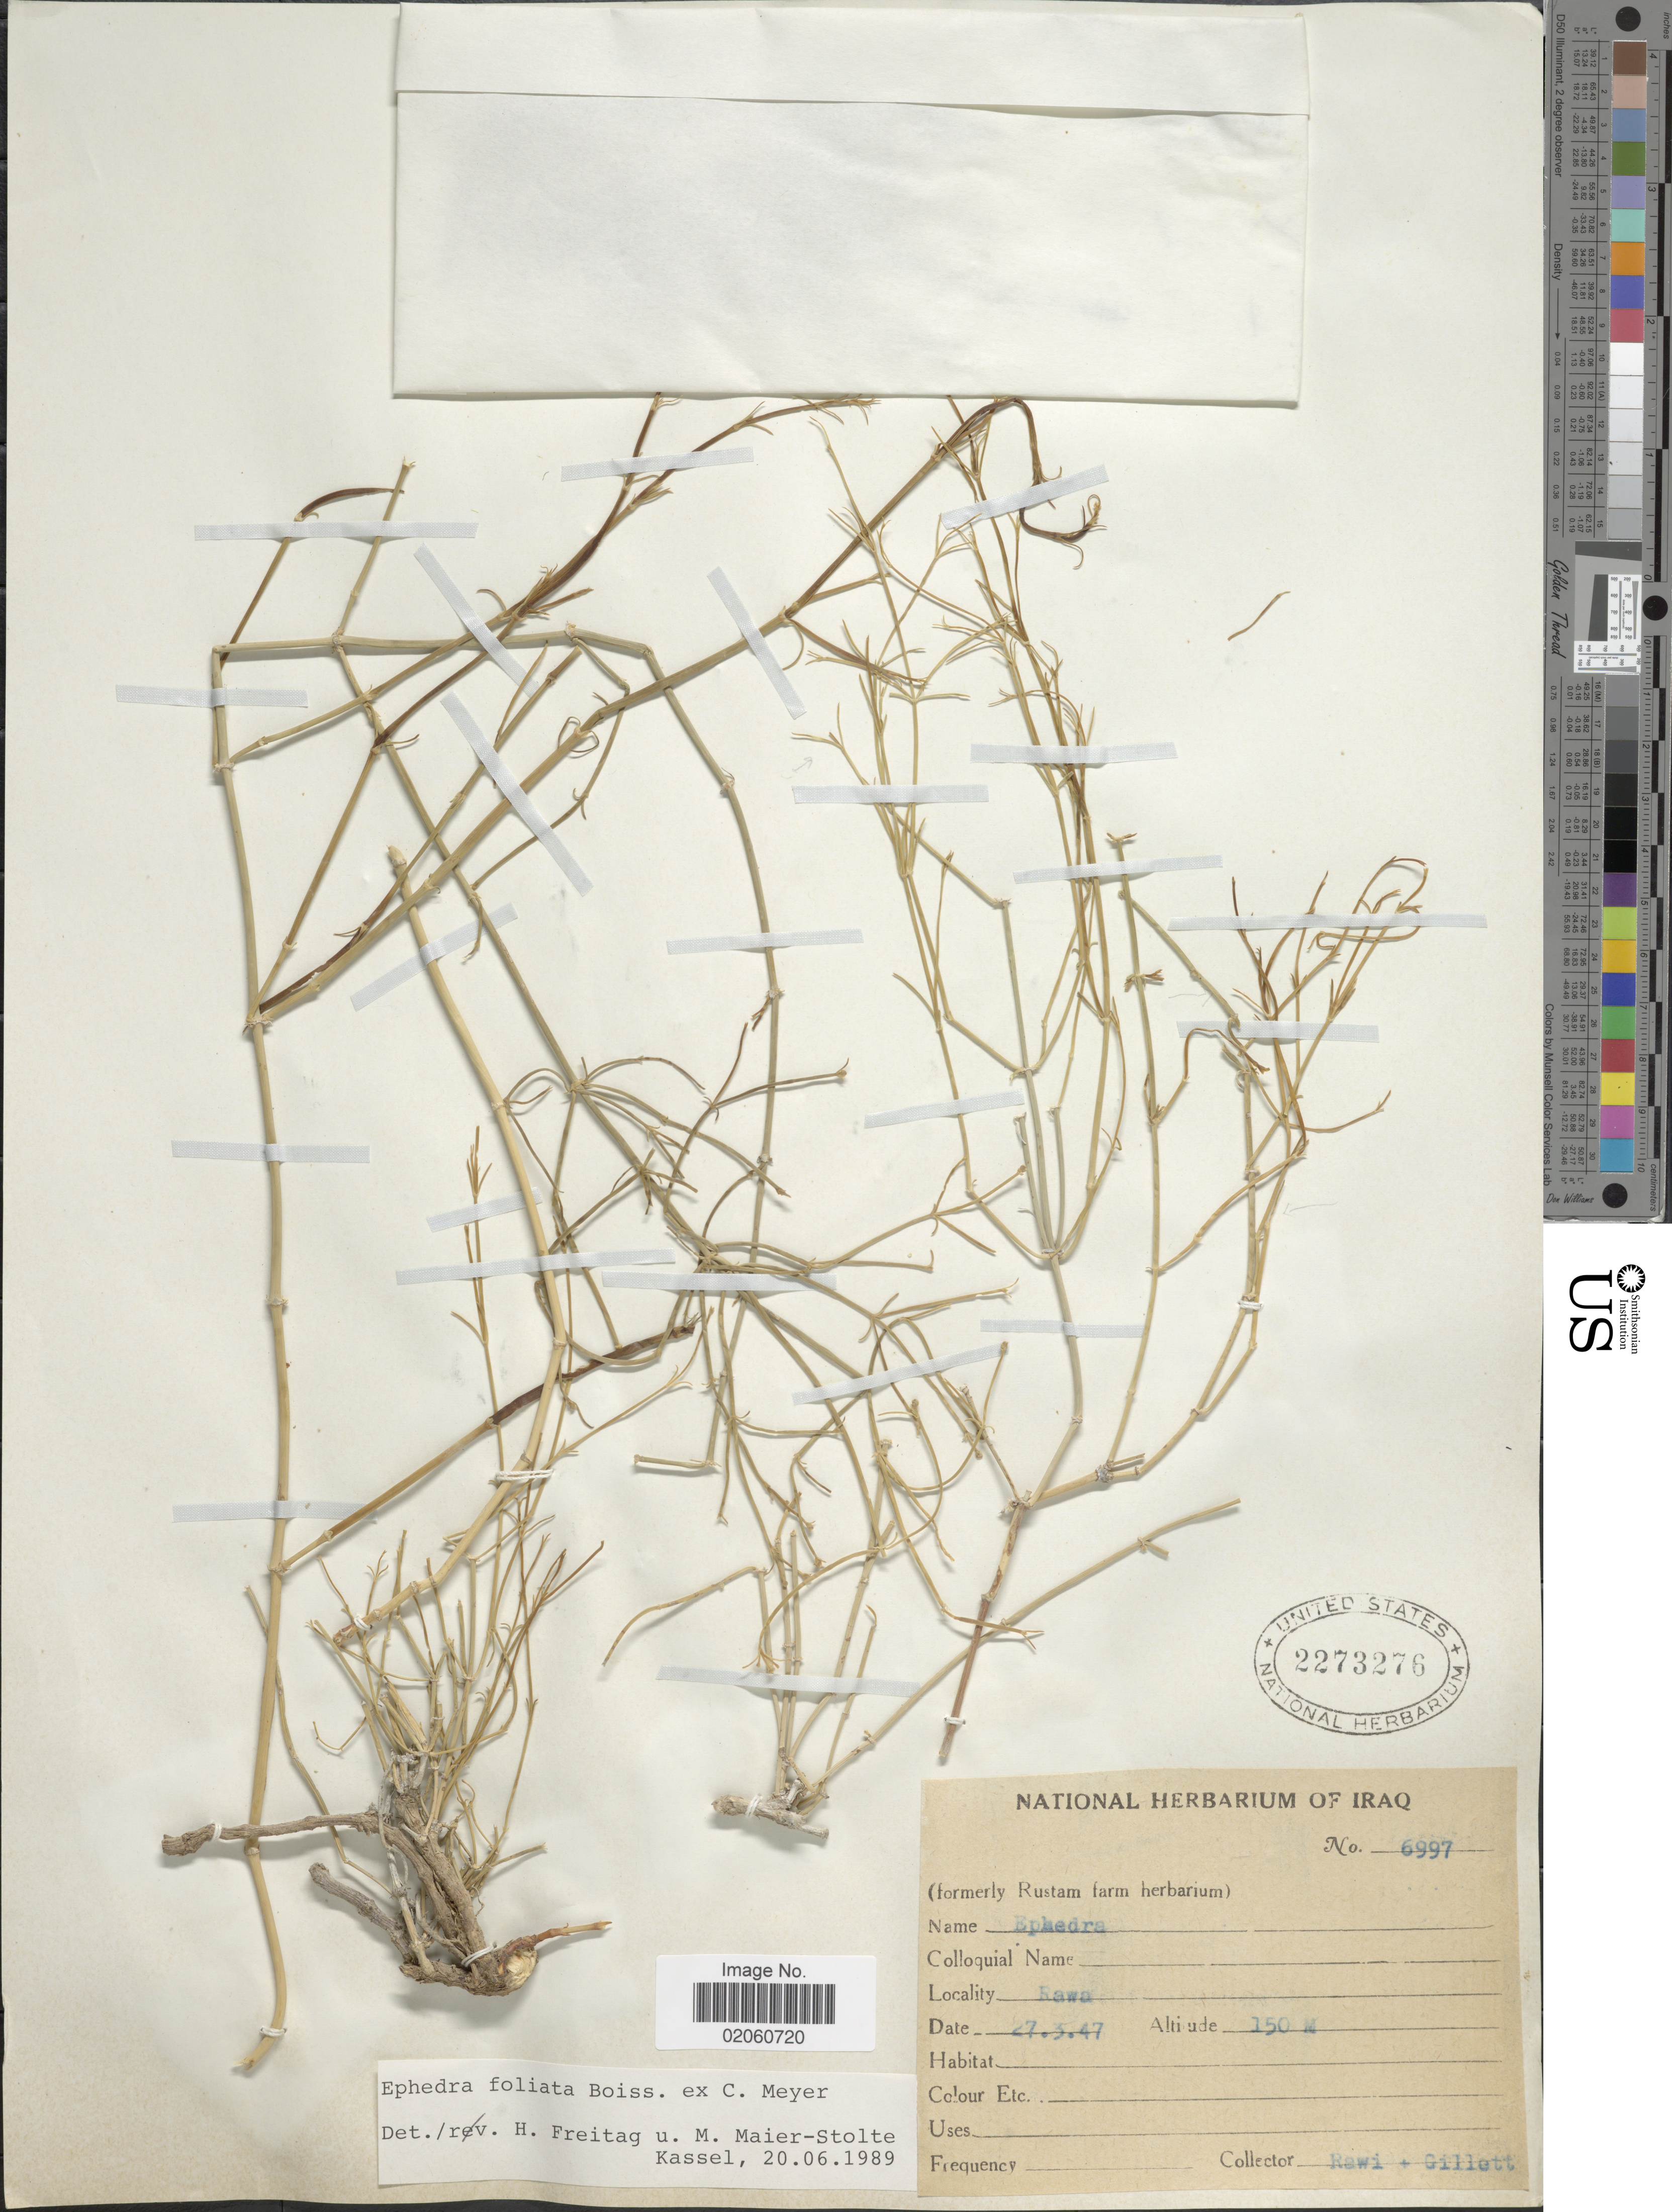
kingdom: Plantae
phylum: Tracheophyta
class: Gnetopsida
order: Ephedrales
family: Ephedraceae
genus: Ephedra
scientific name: Ephedra foliata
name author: Boiss. ex C.A. Mey.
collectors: -. Rawi & Gillett, --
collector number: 6997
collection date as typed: Transcribed d/m/y: 27/3/47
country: Iraq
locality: Rawa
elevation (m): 150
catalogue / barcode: US 2273276